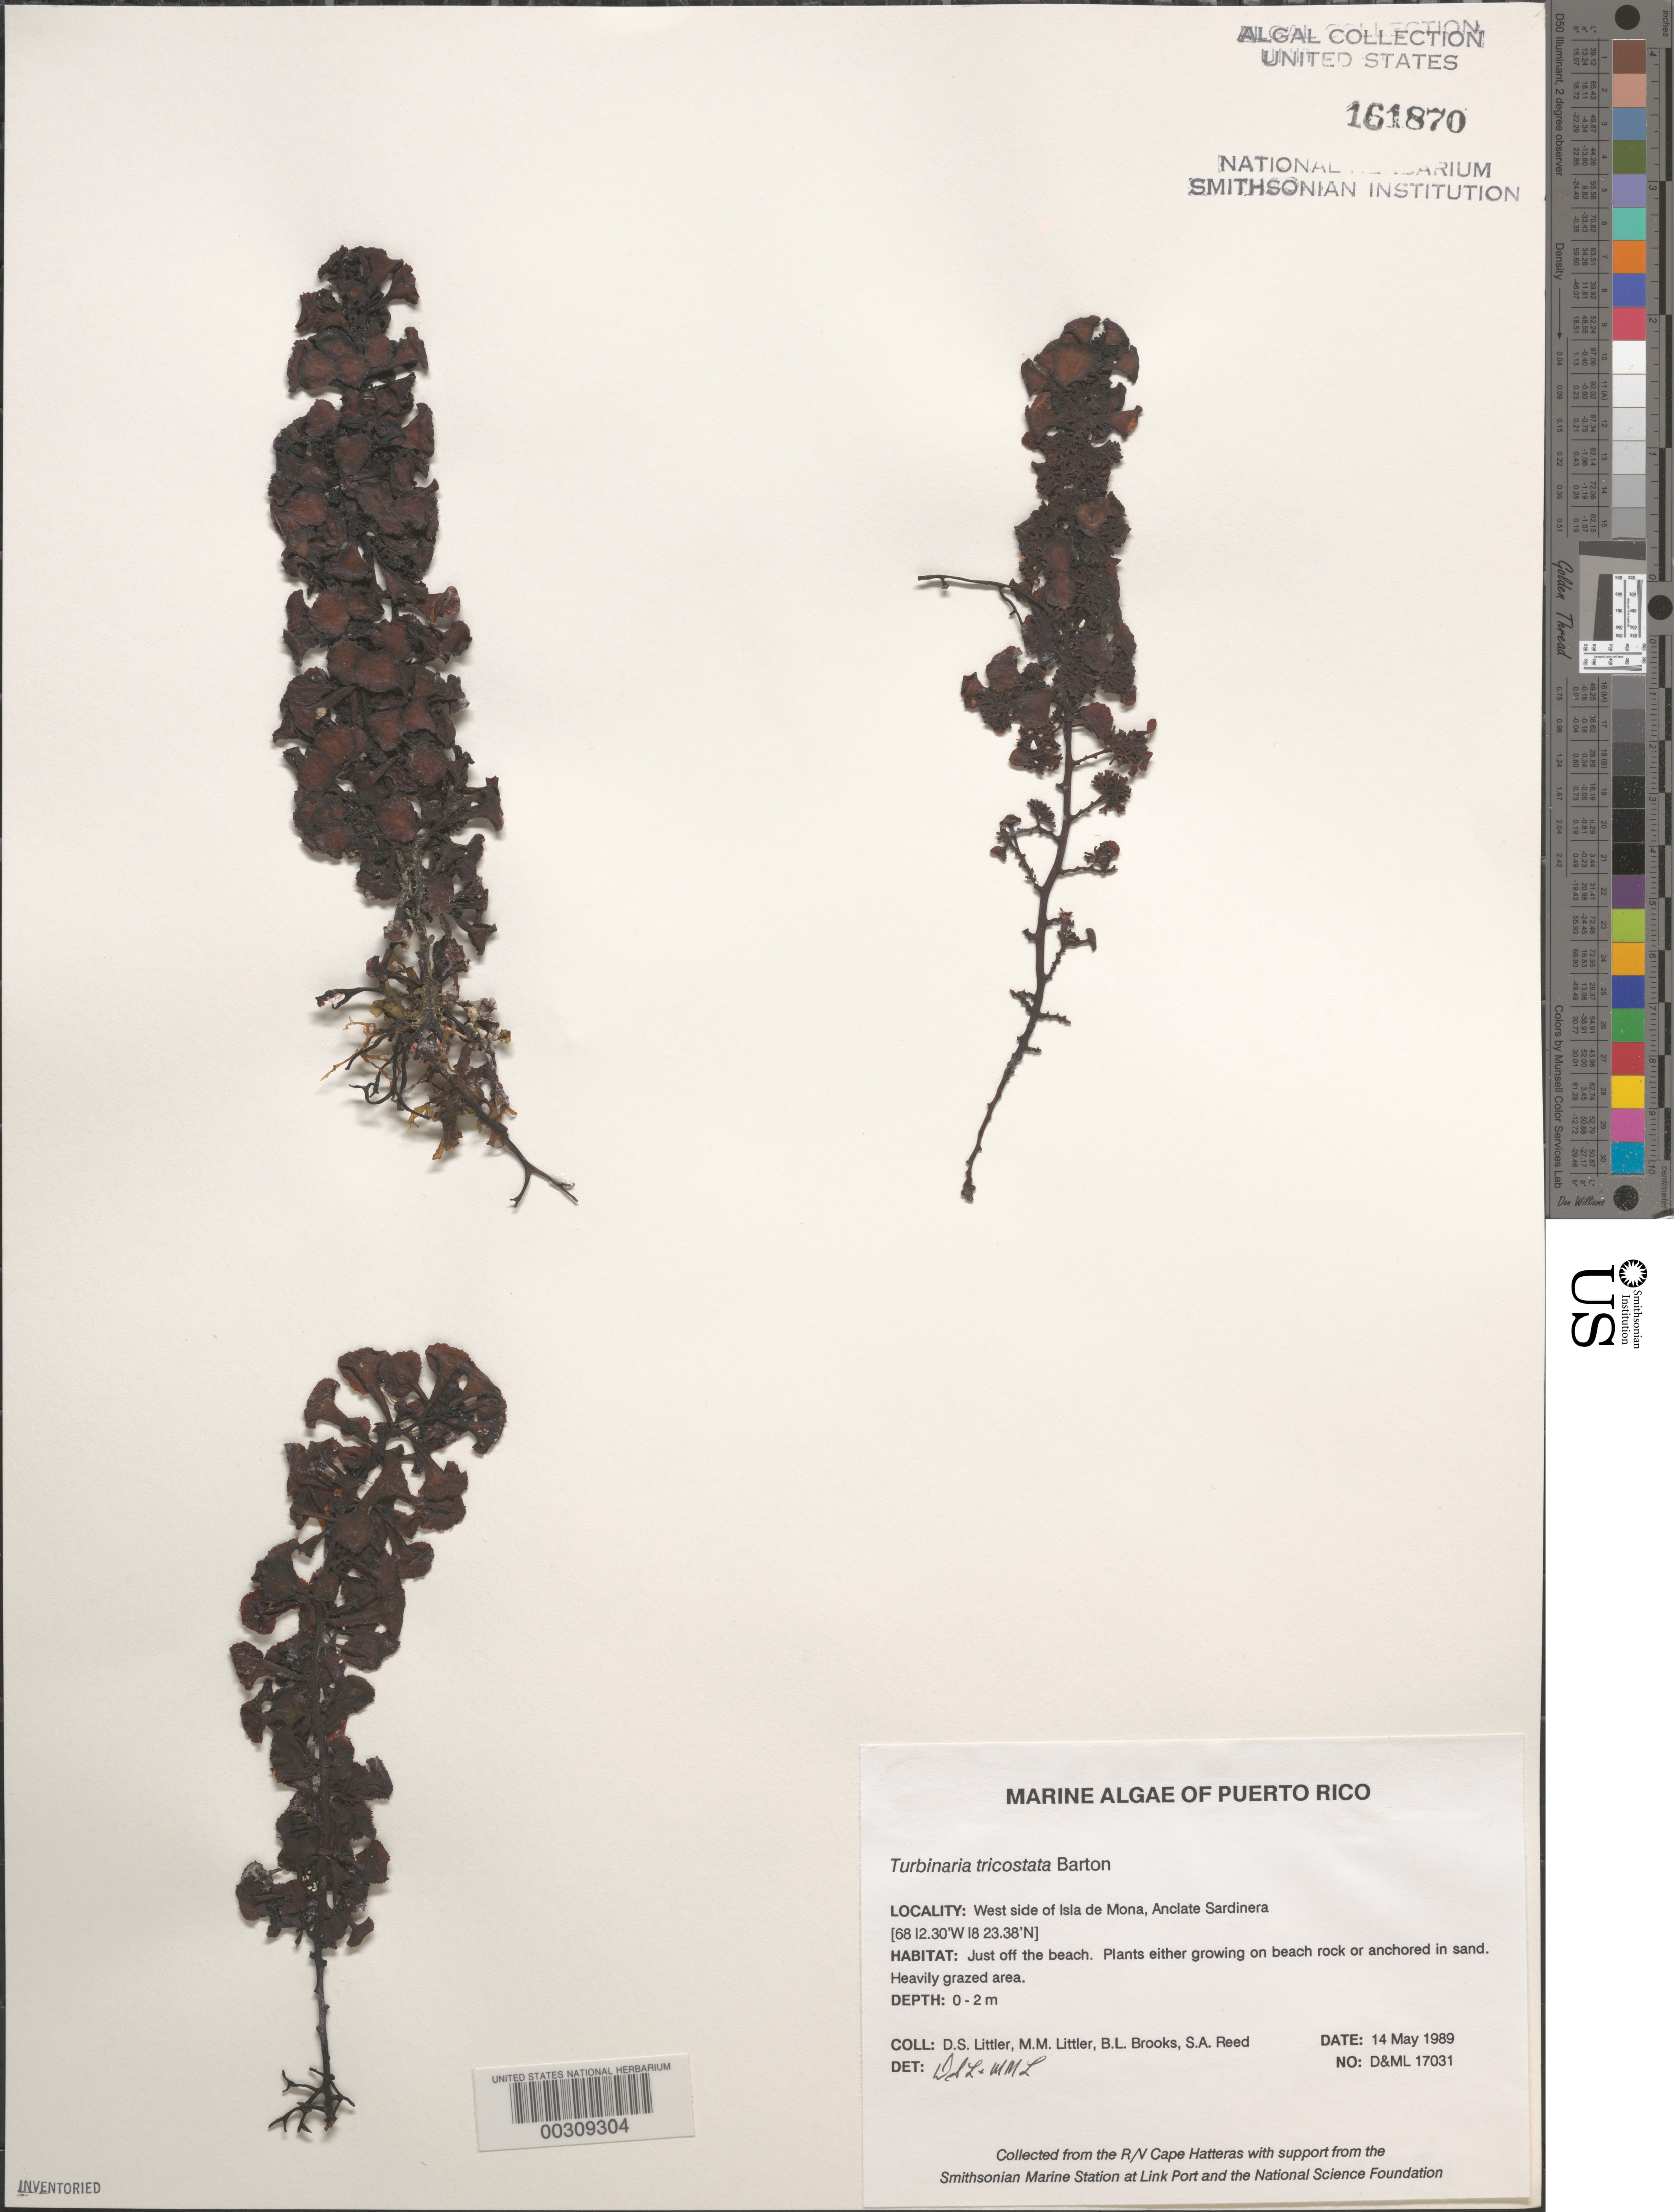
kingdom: Chromista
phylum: Ochrophyta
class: Phaeophyceae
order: Fucales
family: Sargassaceae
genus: Turbinaria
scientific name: Turbinaria tricostata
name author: E.S. Barton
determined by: Littler, D. S.; Littler, M. M.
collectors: D. S. Littler, M. M. Littler, B. Brooks & S. Reed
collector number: D&ML 17031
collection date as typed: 14 May 1989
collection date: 1989-05-14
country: Puerto Rico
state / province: Mayaguez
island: Isla de Mona (Isla Mona)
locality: Anclate Sardinera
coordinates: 18 23.38'N, 68 12.30'W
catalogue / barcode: US 161870